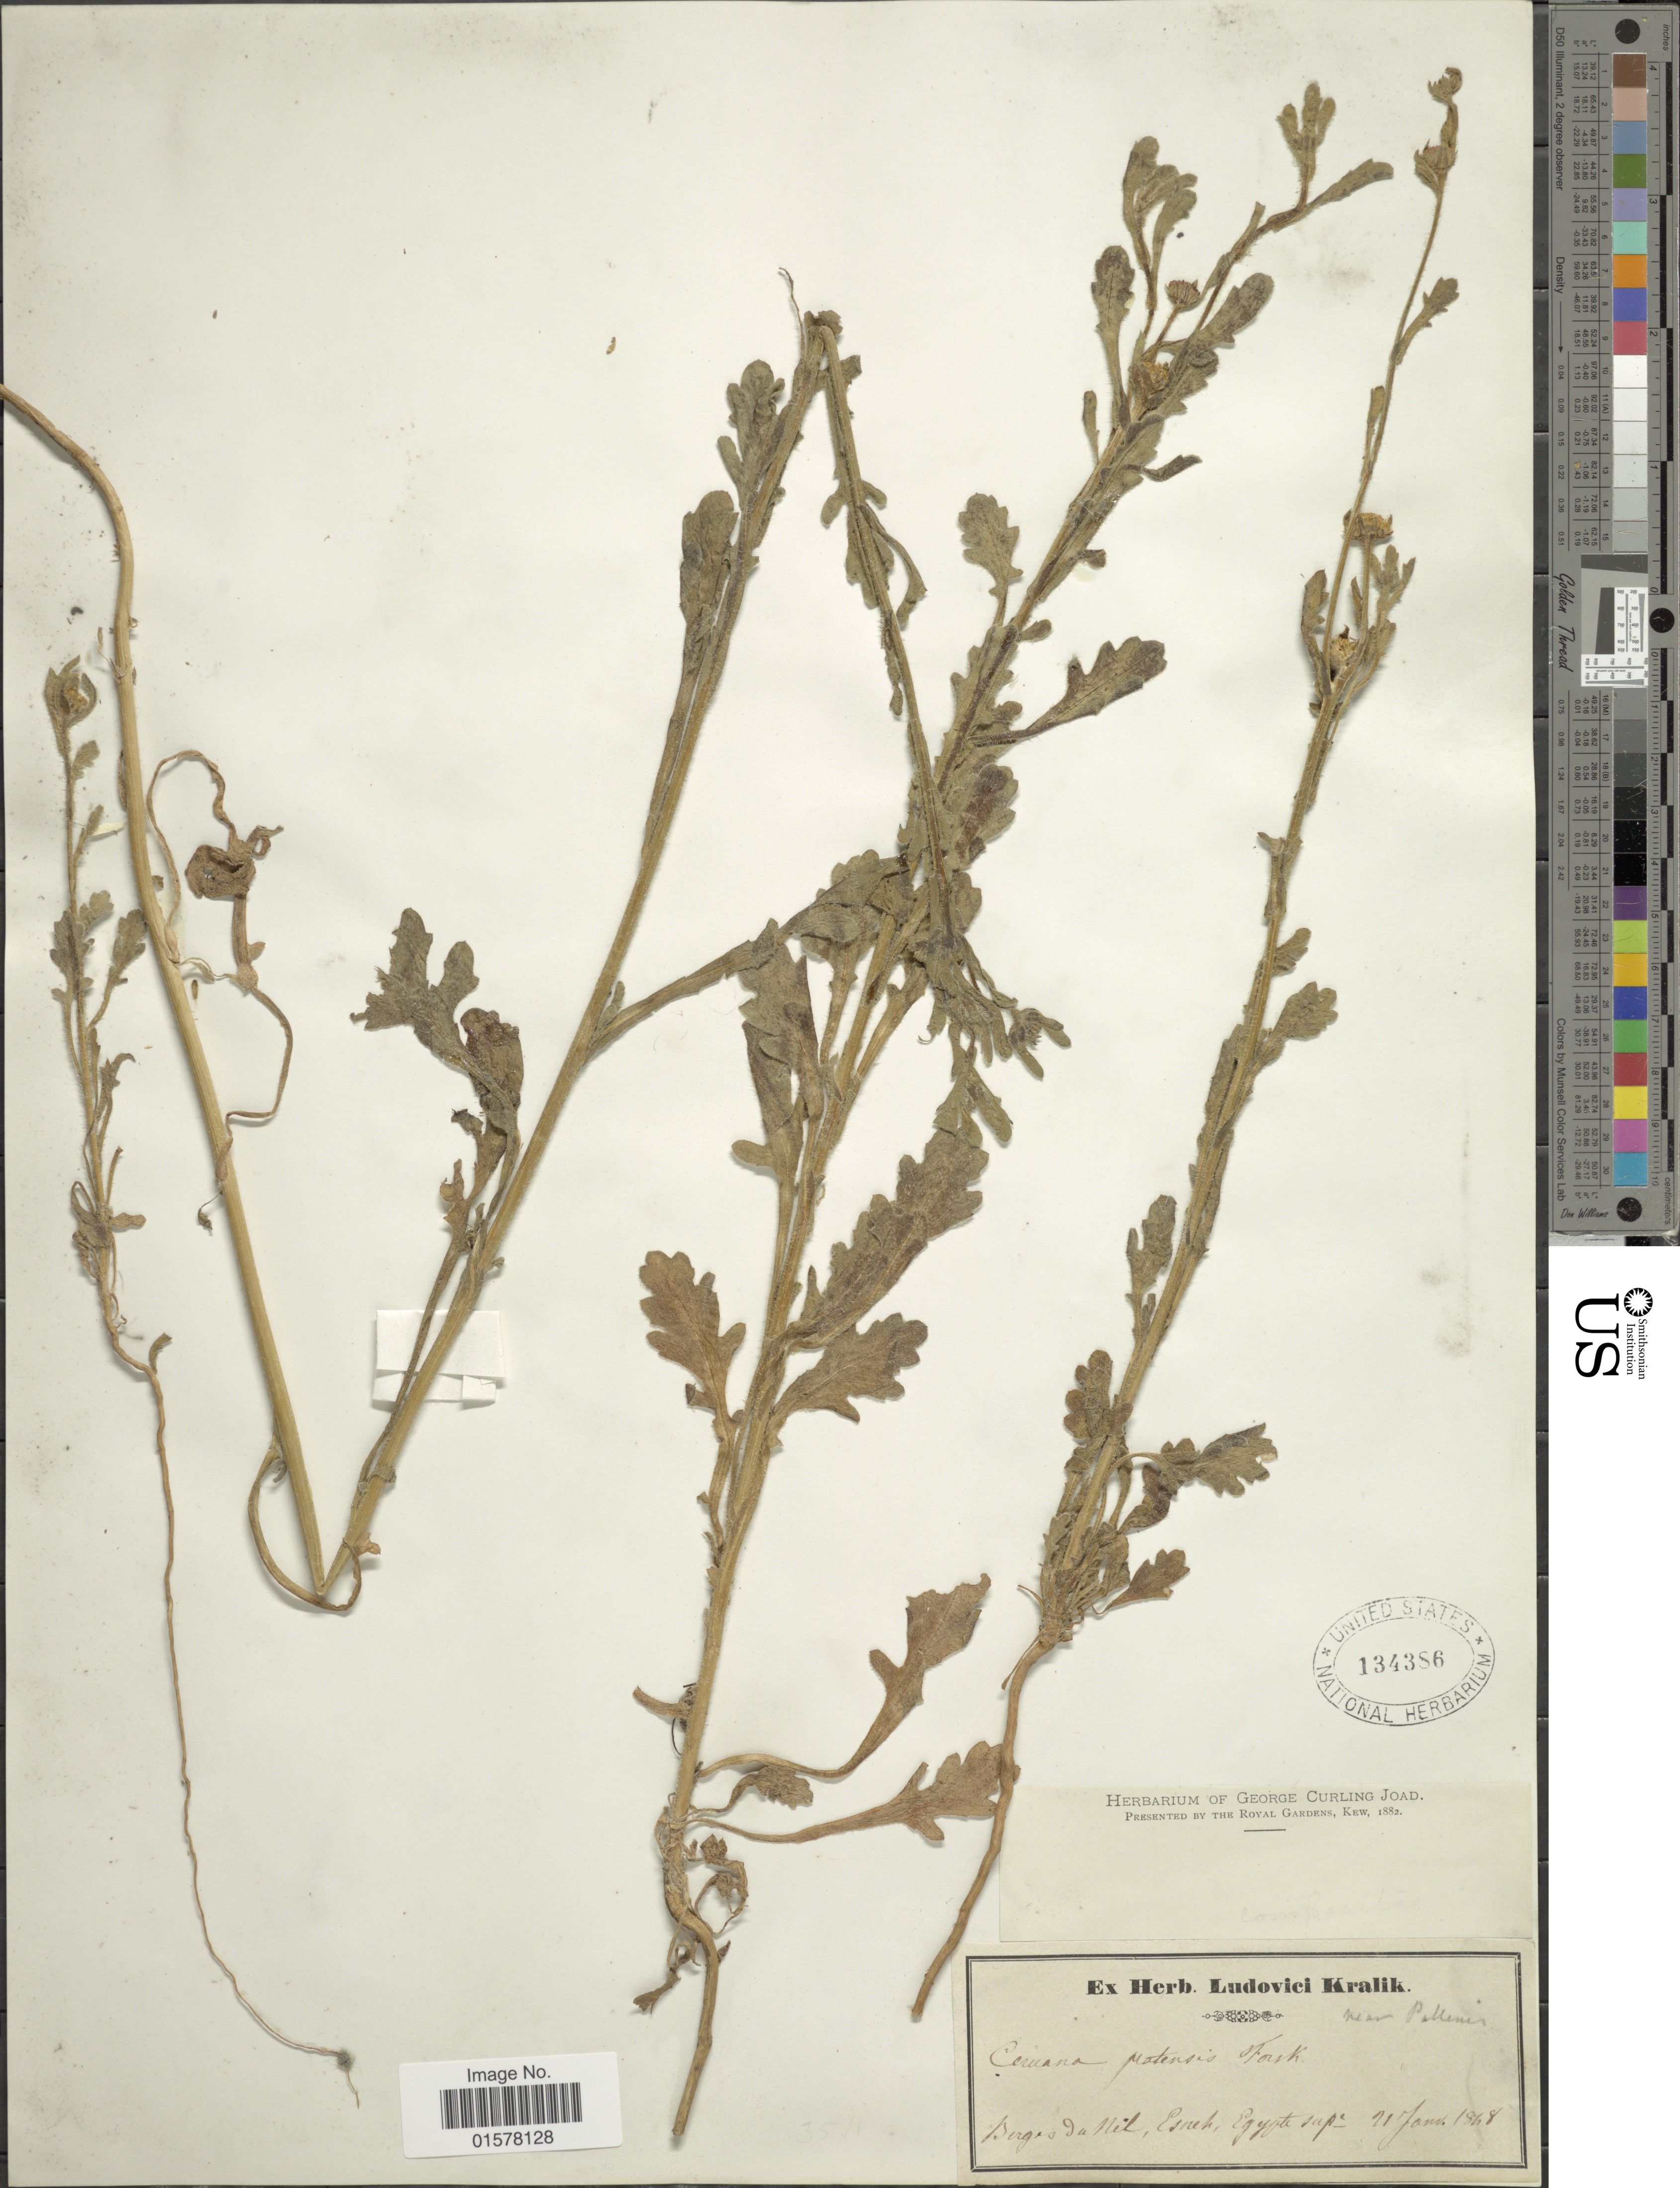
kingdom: Plantae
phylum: Tracheophyta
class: Magnoliopsida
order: Asterales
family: Asteraceae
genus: Ceruana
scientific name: Ceruana pratensis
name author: Forssk.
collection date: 1848-01-21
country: Egypt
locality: Berges da Nil, Esneh, Egypte supe.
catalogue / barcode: US 134386